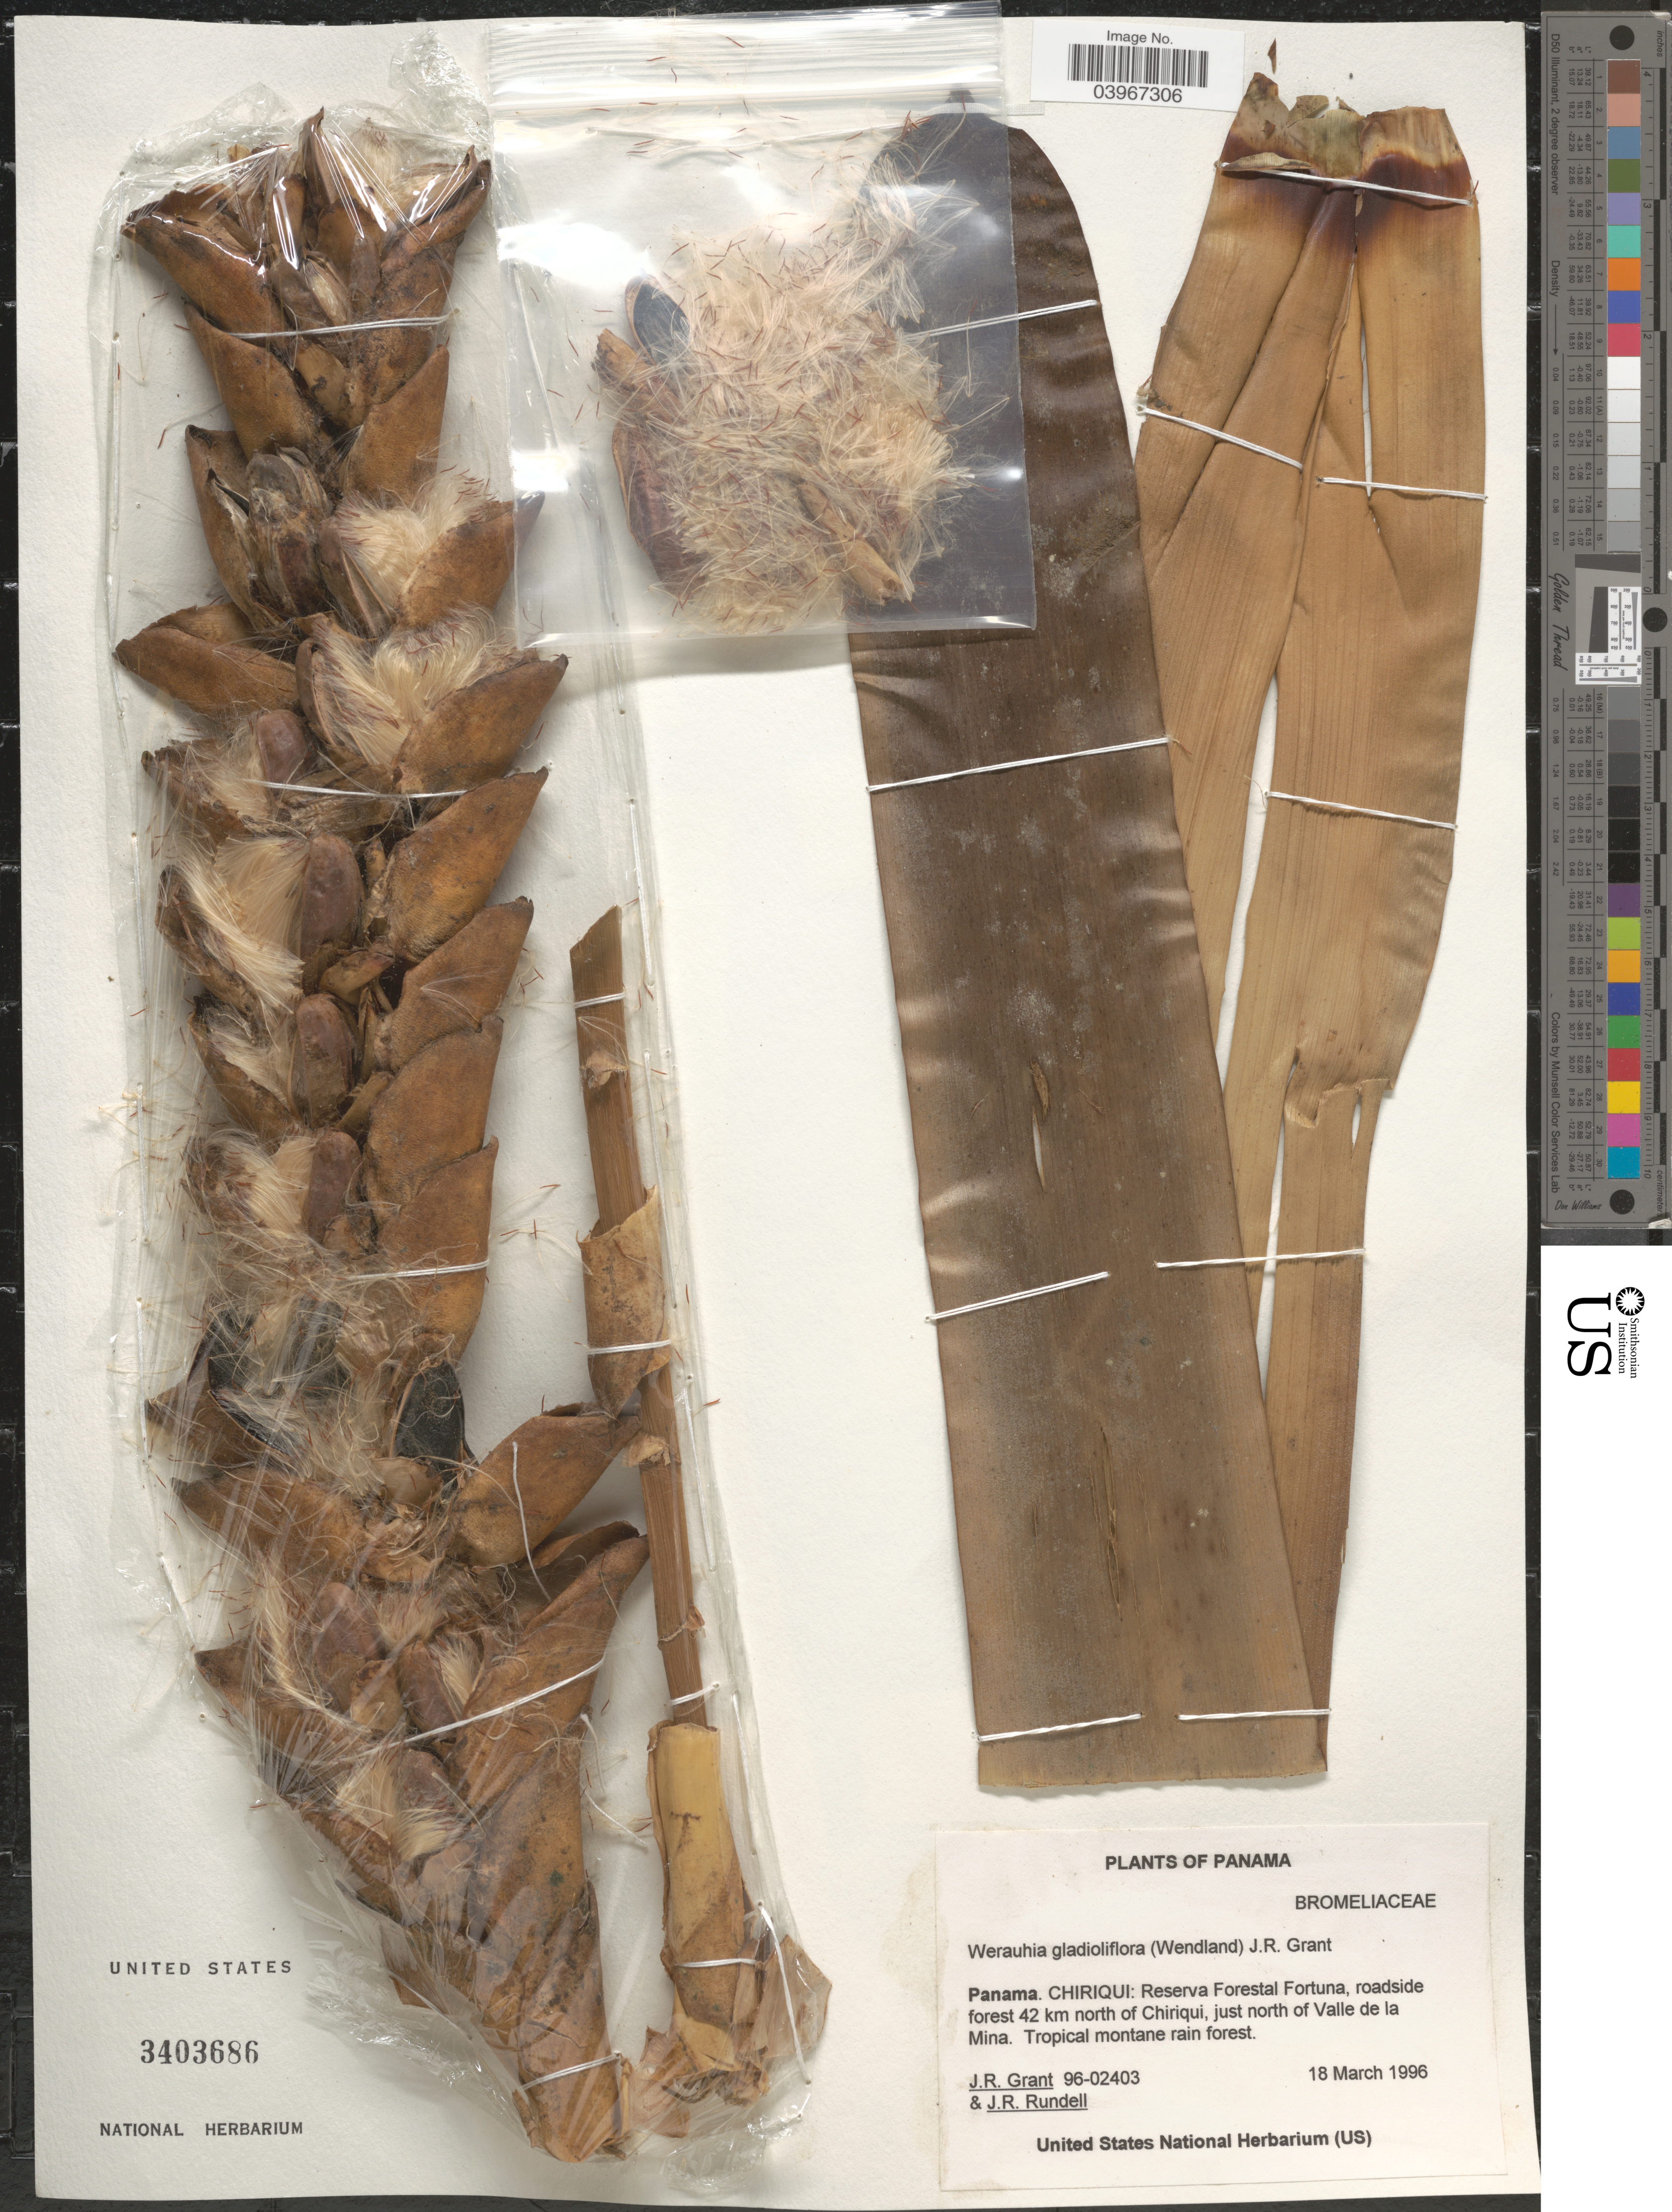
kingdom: Plantae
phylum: Tracheophyta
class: Liliopsida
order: Poales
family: Bromeliaceae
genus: Werauhia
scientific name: Werauhia gladioliflora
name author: (H. Wendl.) J.R. Grant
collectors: J. Grant & J. R. Rundell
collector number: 96-02403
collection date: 1996-03-18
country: Panama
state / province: Chiriqui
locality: Reserva Forestal Fortuna, roadside 42 km north of Chiriqui, just north of Valle de la Mina. Tropical montane rain forest.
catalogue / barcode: US 3403686